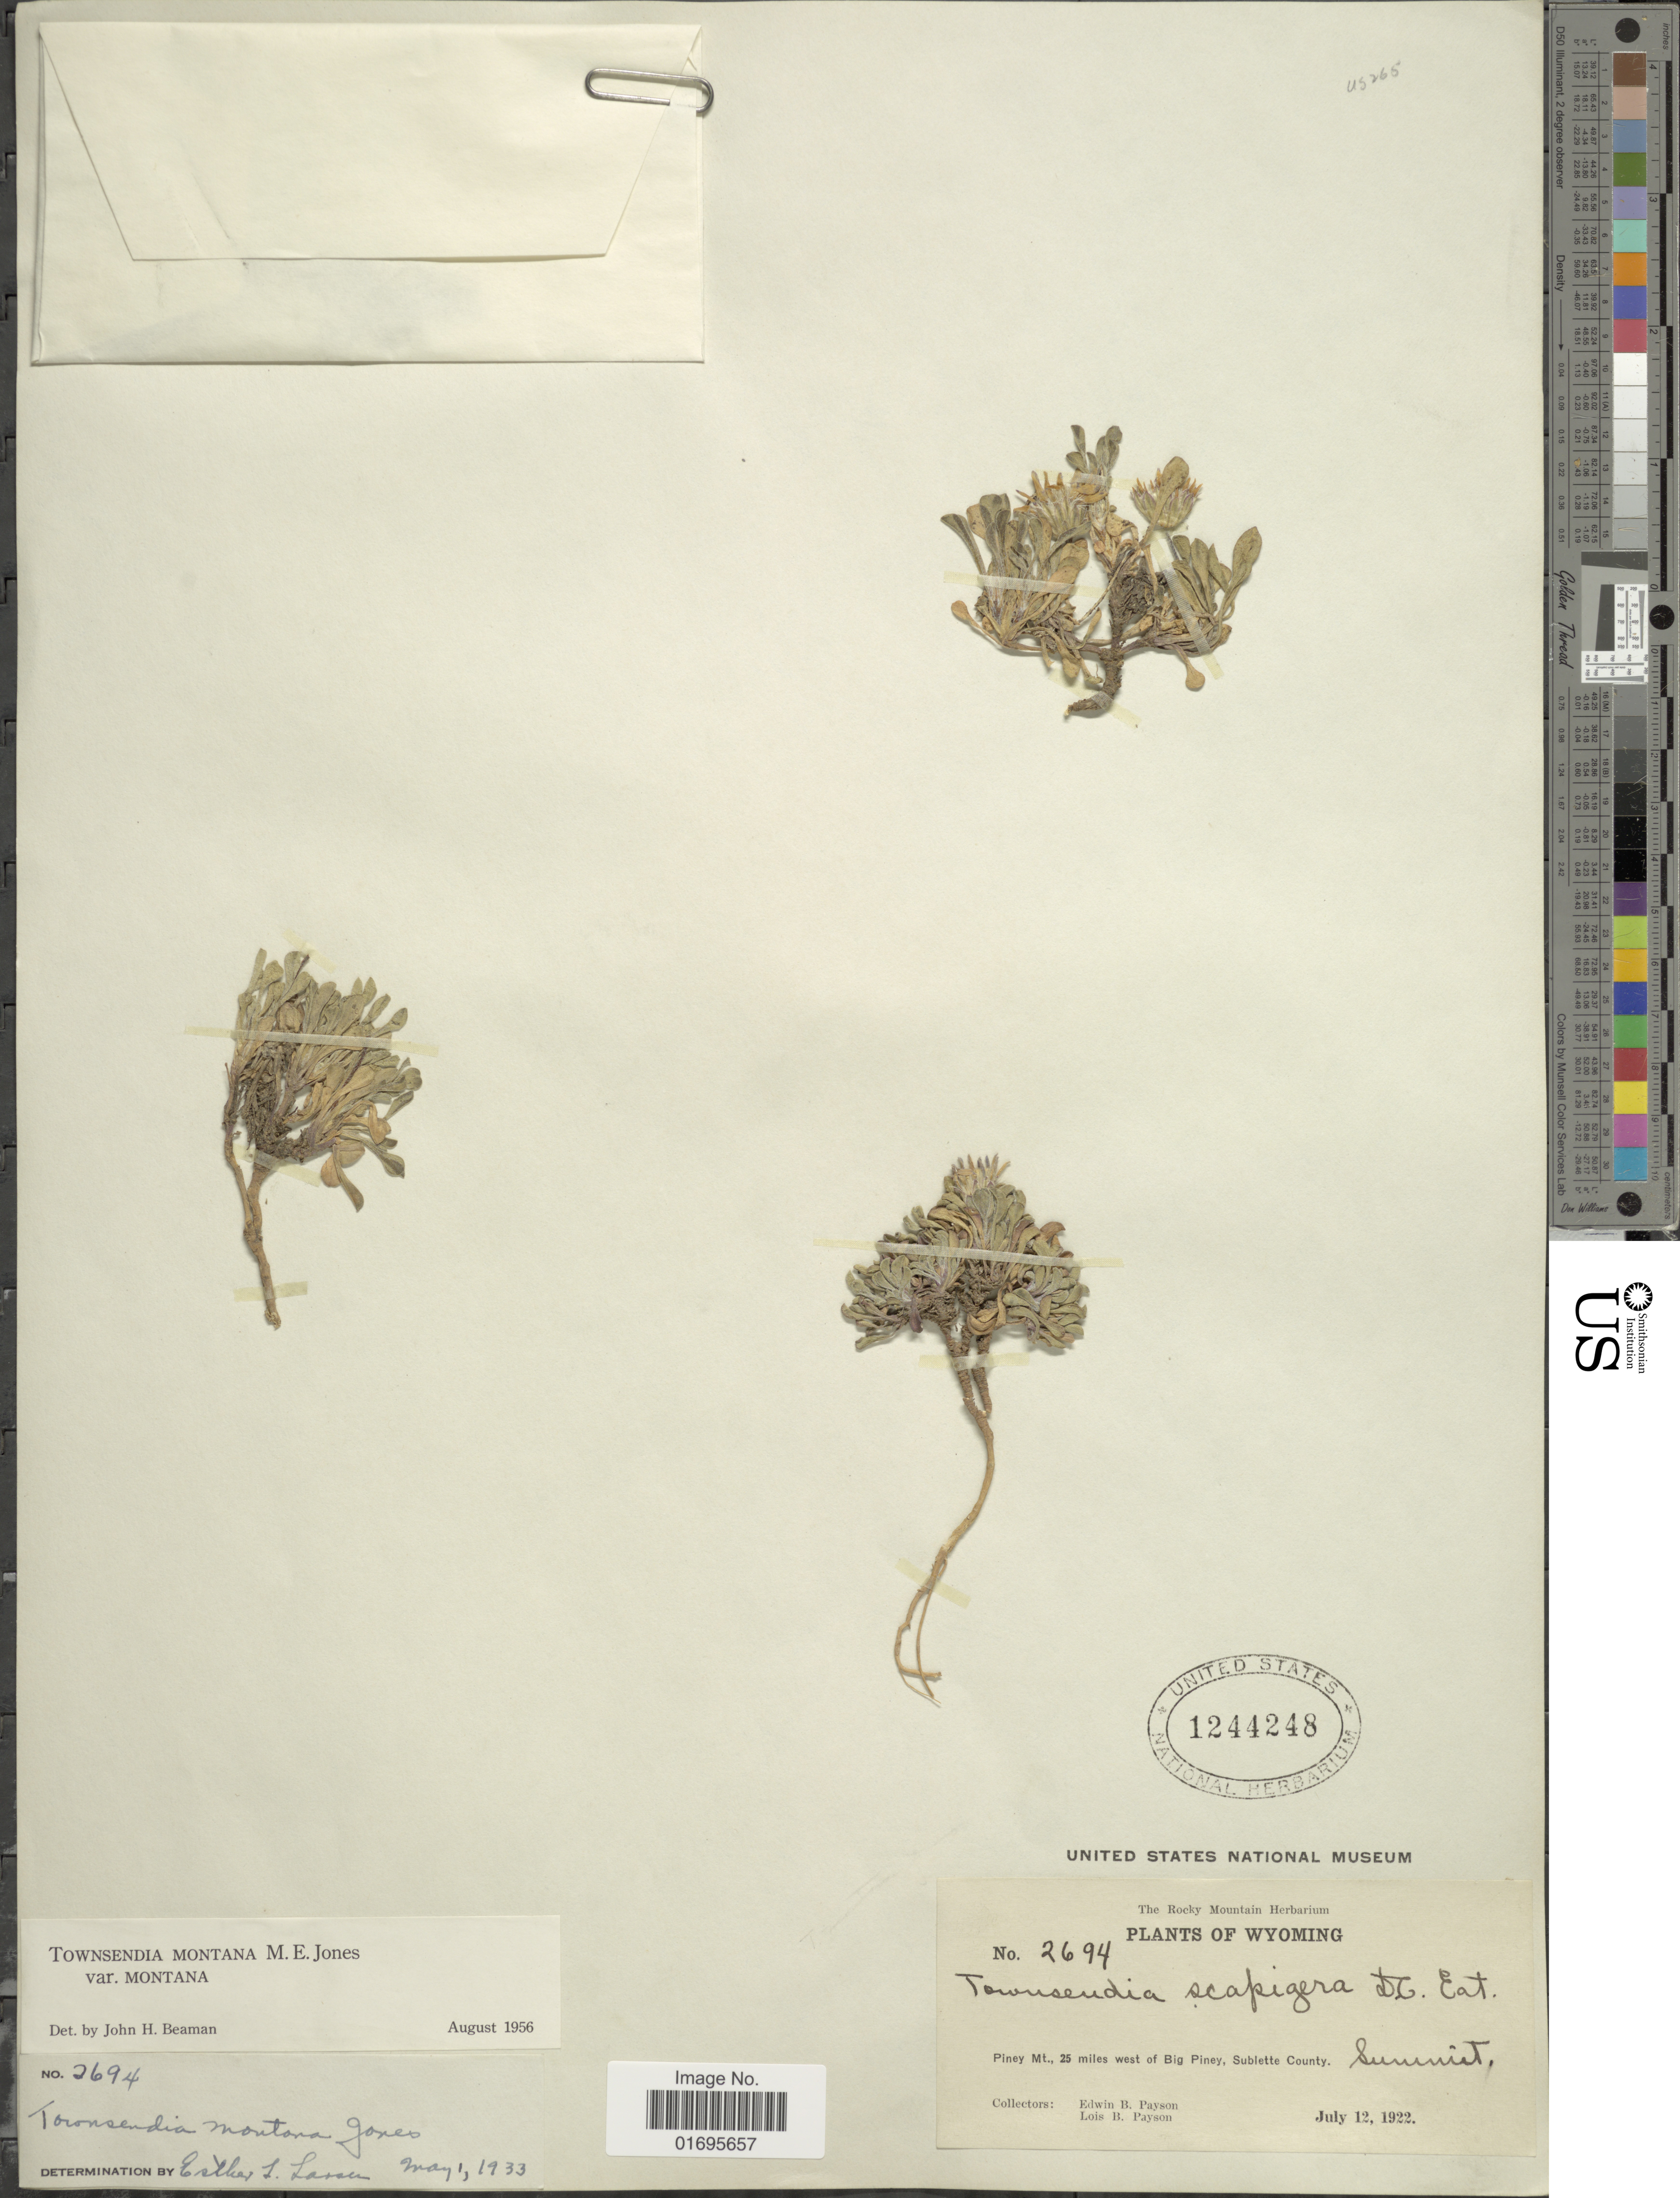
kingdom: Plantae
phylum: Tracheophyta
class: Magnoliopsida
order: Asterales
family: Asteraceae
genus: Townsendia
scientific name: Townsendia montana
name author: M.E. Jones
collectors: E. B. Payson & L. Payson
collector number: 2694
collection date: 1922-07-12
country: United States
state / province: Wyoming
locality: Pine Mt. 25 miles of Big Piney, Sublette County, Summit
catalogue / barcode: US 1244248